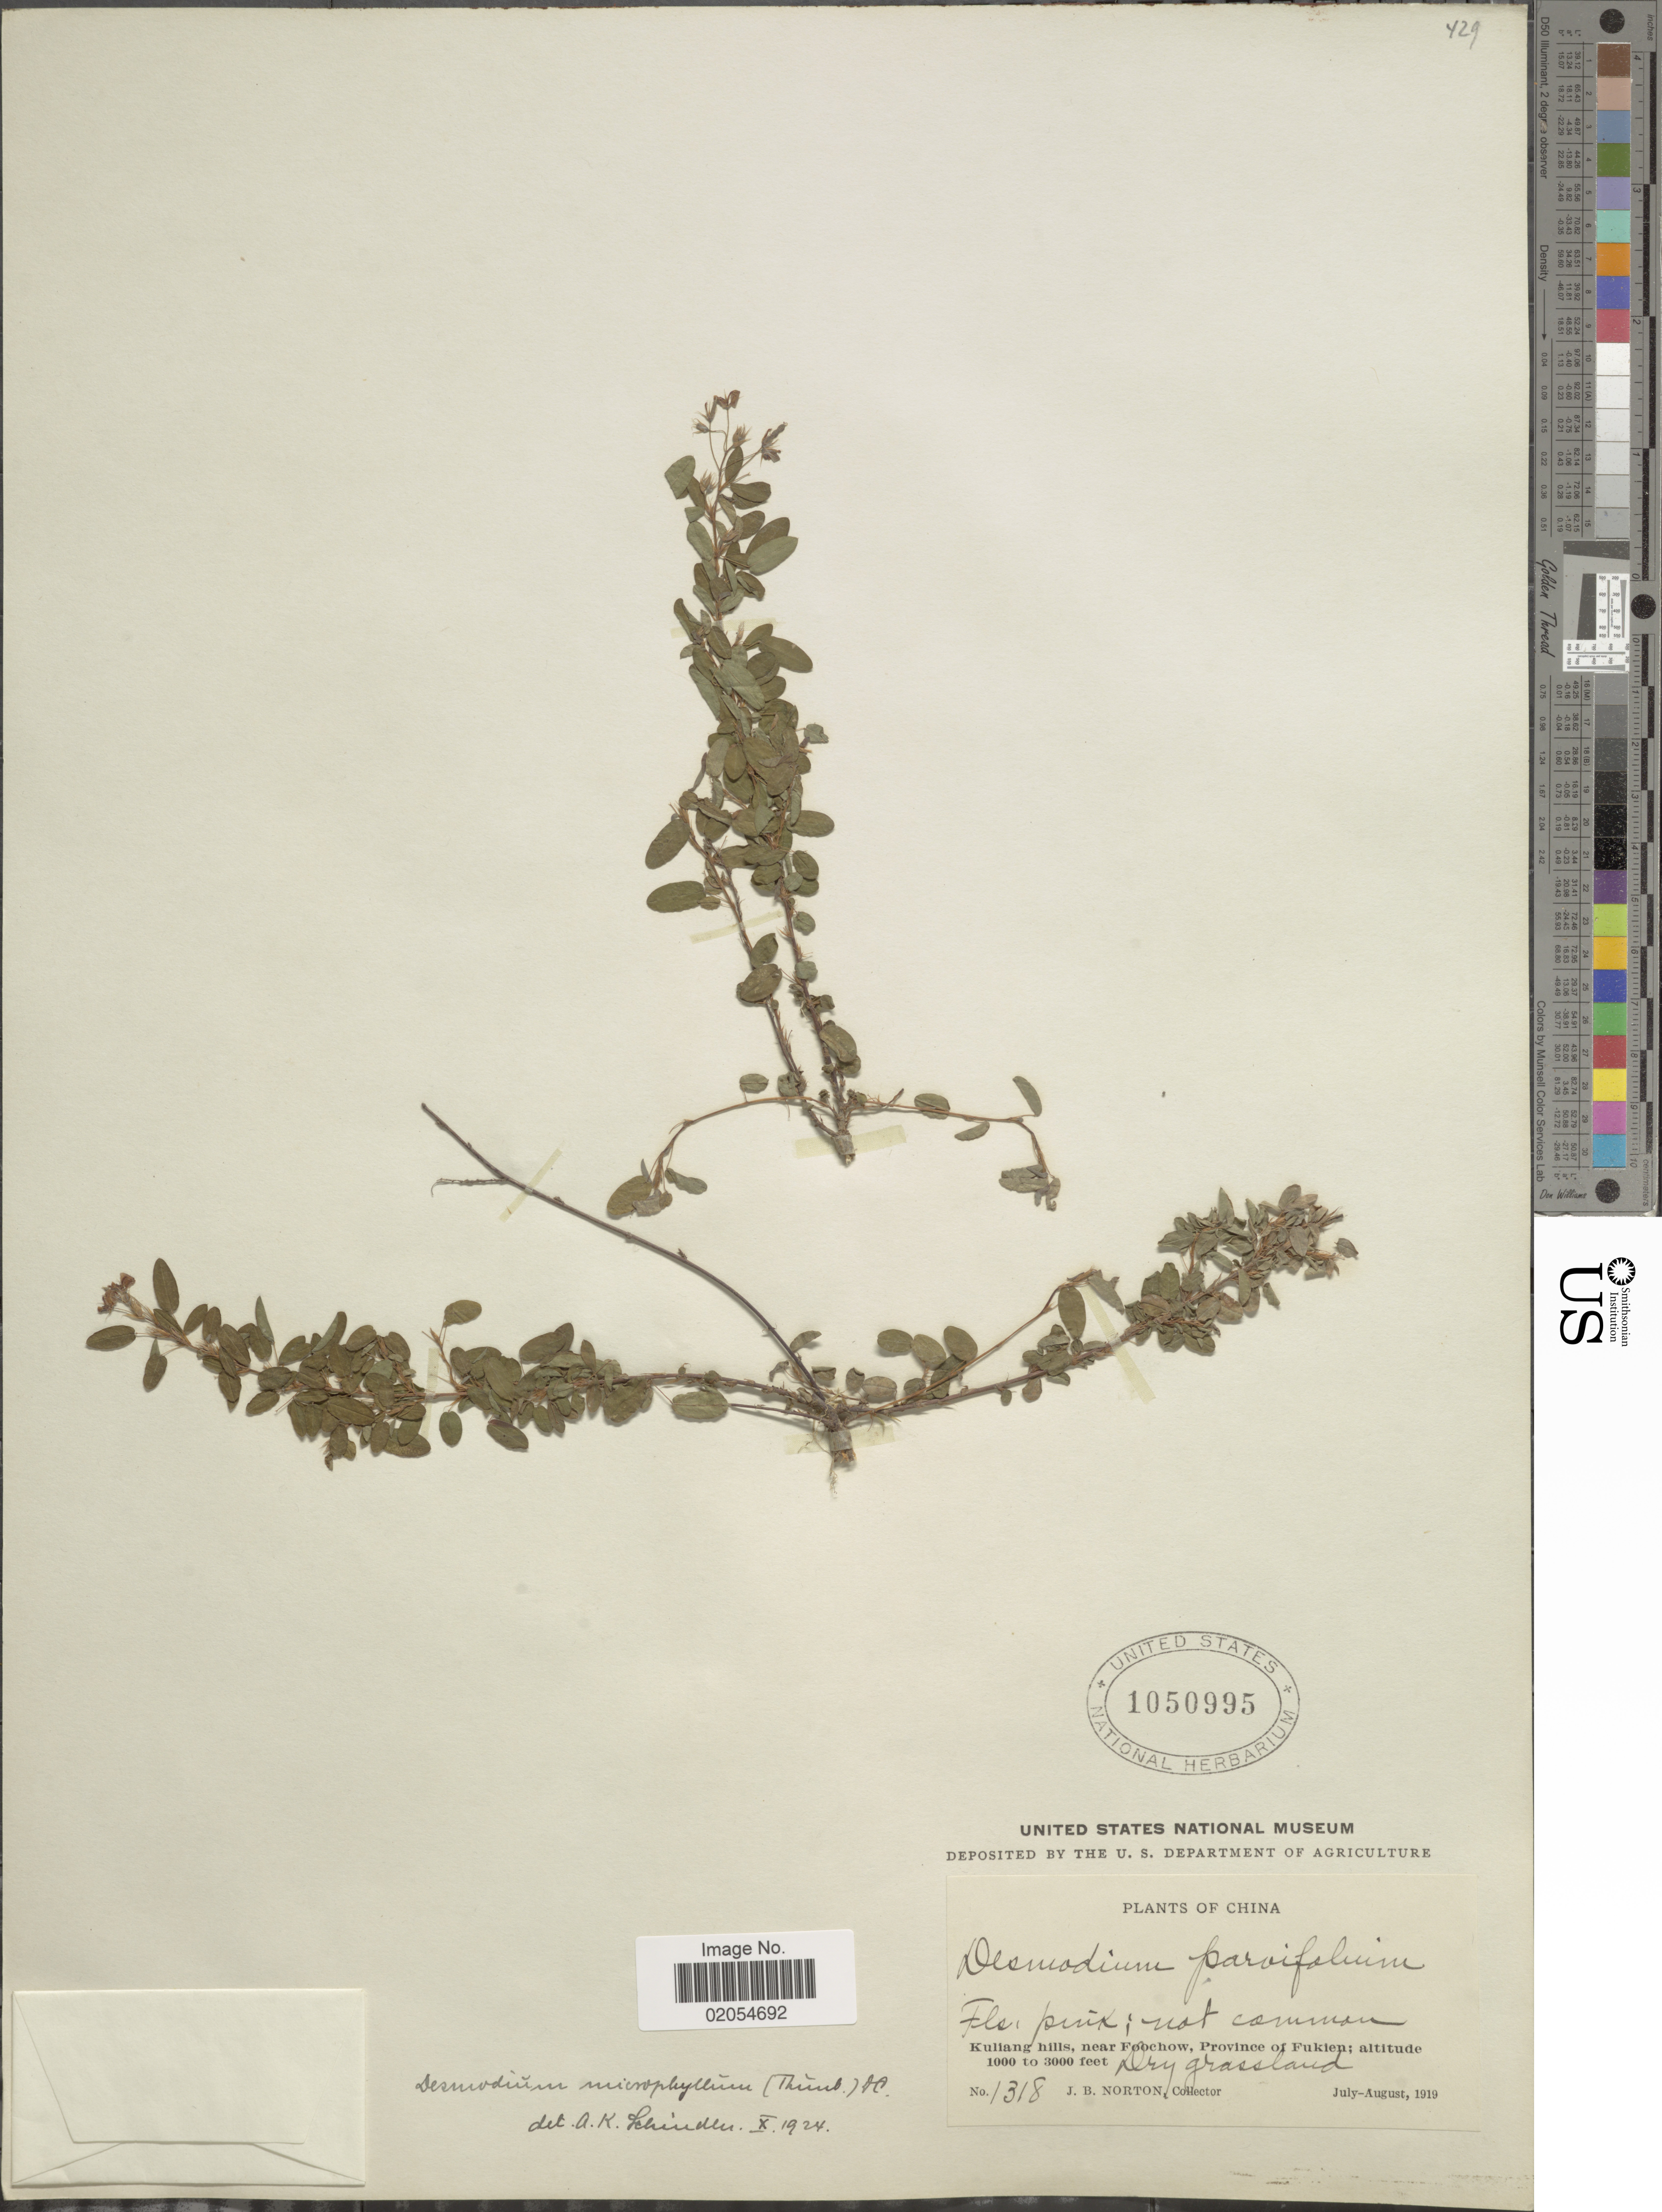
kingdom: Plantae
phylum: Tracheophyta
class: Magnoliopsida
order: Fabales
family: Fabaceae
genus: Leptodesmia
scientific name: Leptodesmia microphylla var. microphylla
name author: (Thunb.) H. Ohashi & K. Ohashi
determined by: Strong, Mark T., (BOT), Smithsonian Institution - National Museum of Natural History (UNITED STATES)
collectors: J. B. Norton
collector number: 1318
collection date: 1919-07/1919-08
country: China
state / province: Fujian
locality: Kuliang hills, near Foochow, Province of Fukien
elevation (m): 305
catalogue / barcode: US 1050995